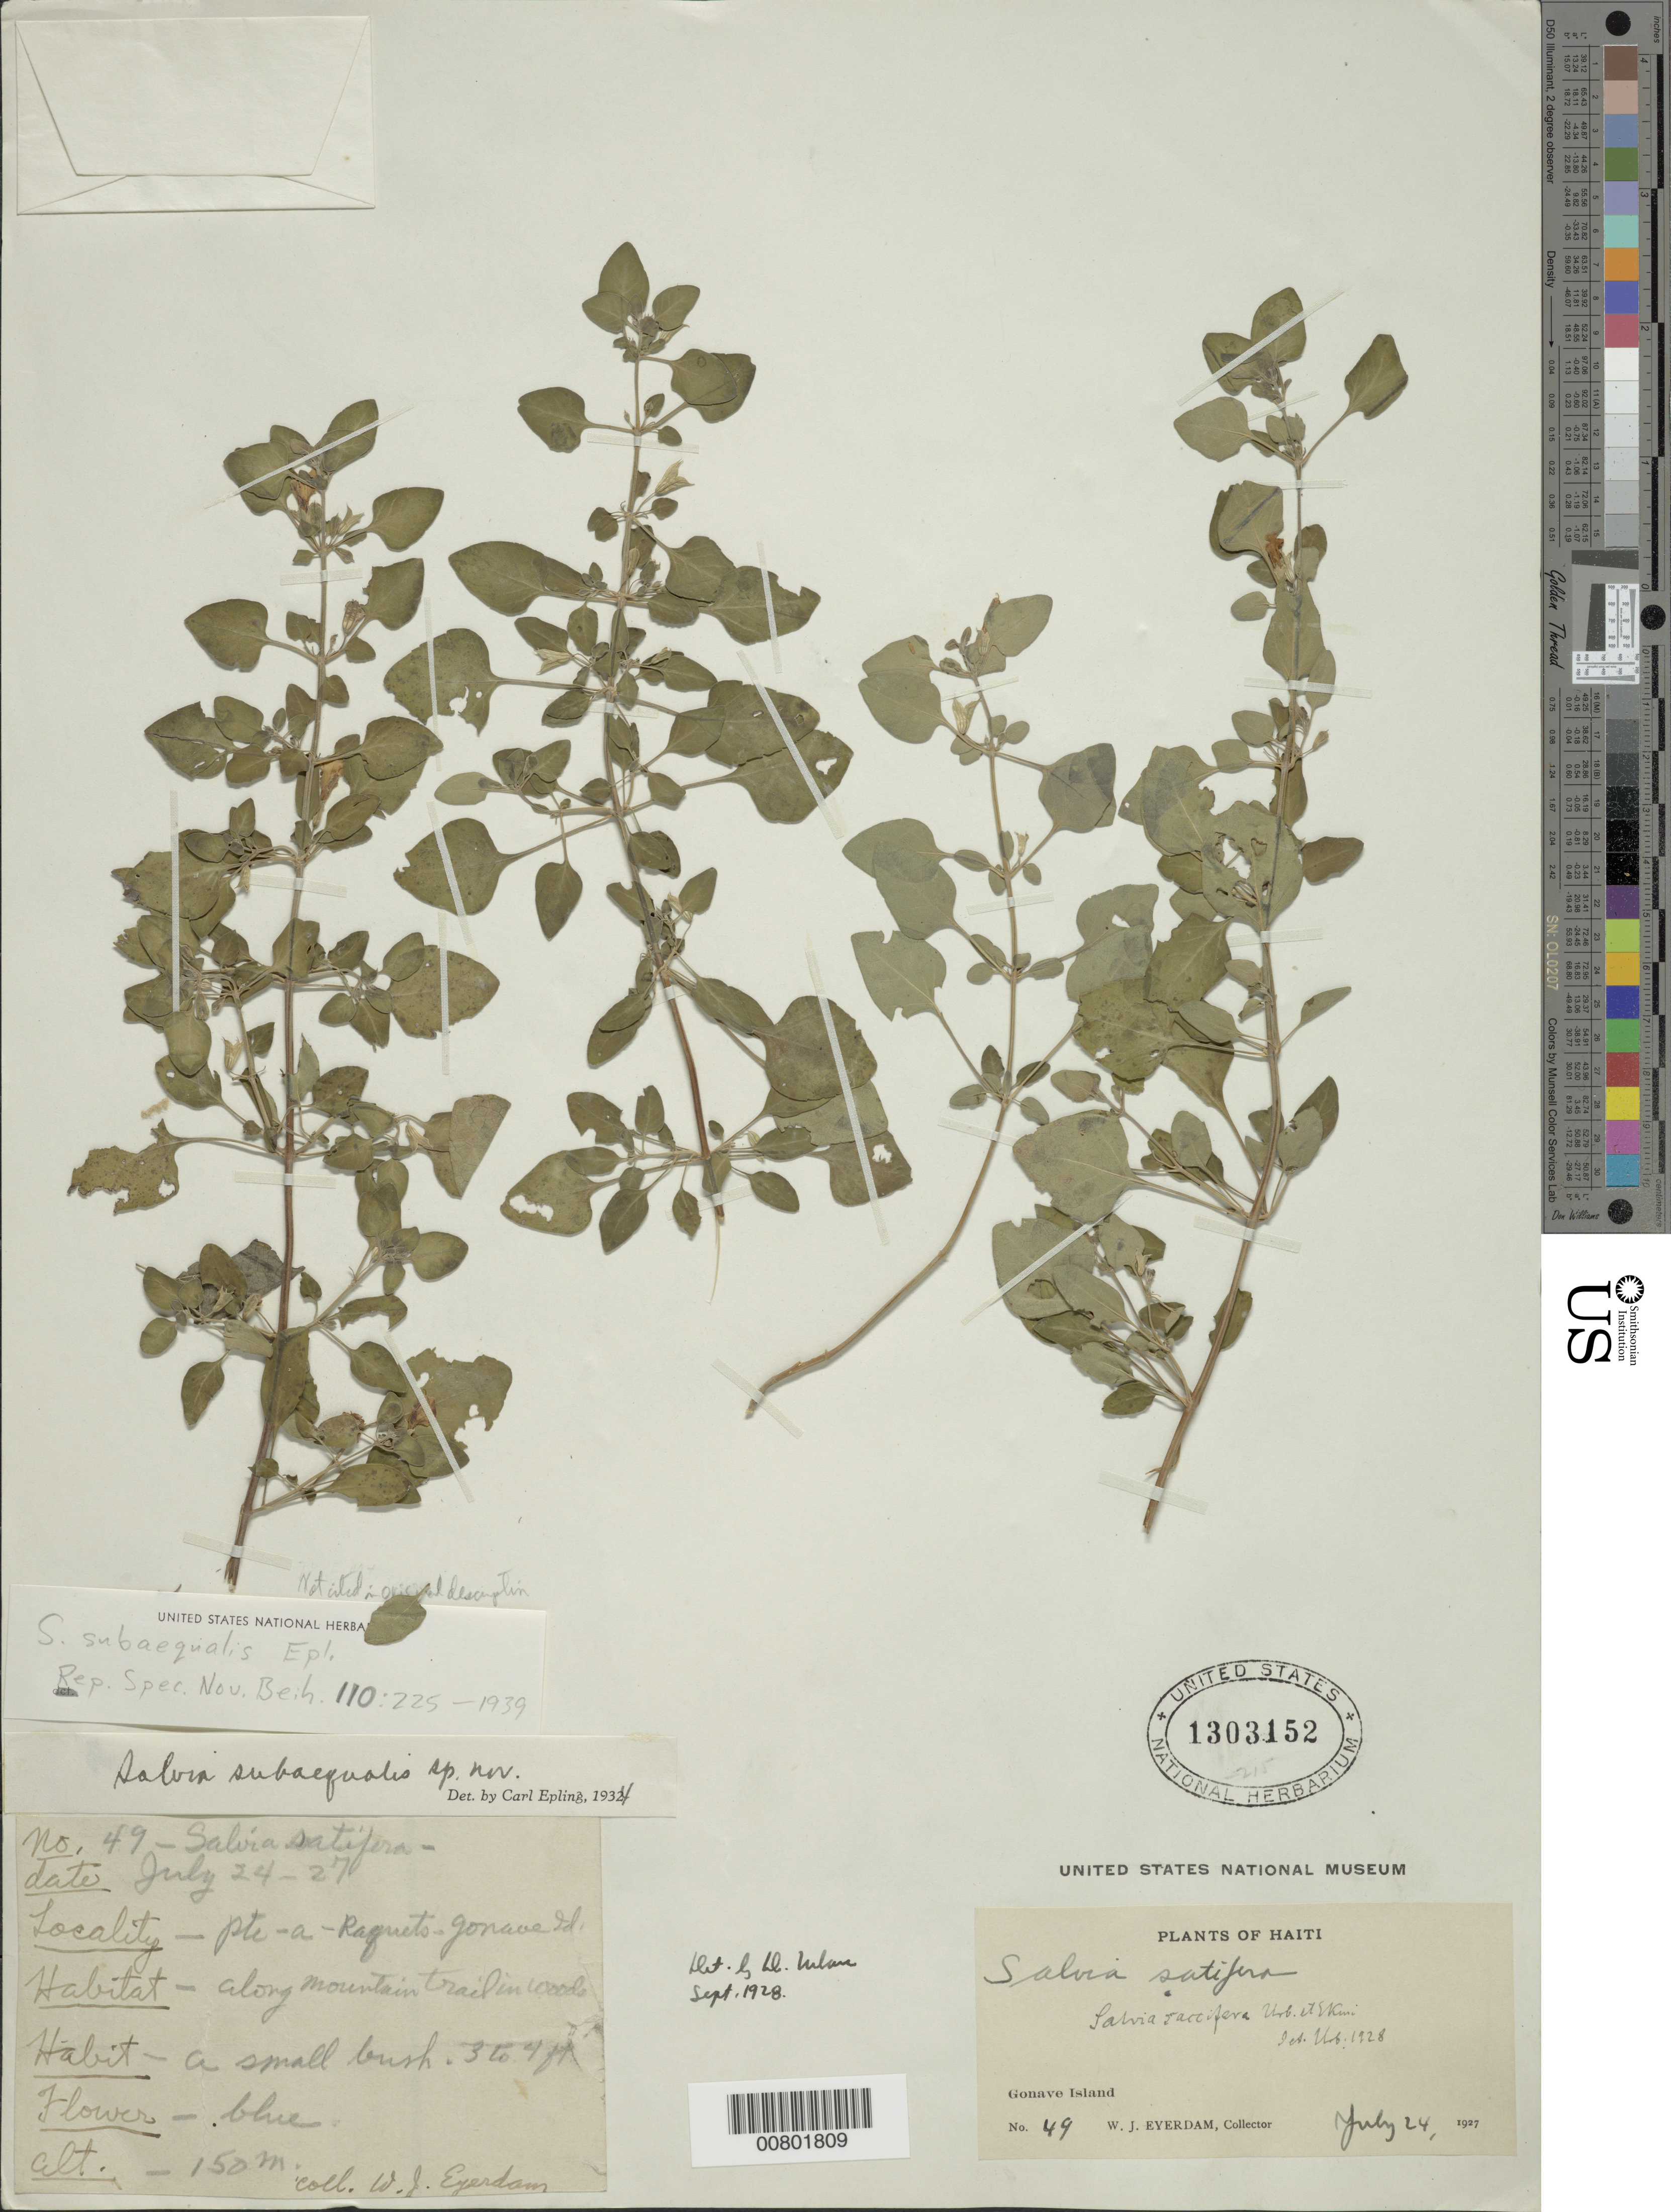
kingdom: Plantae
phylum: Tracheophyta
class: Magnoliopsida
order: Lamiales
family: Lamiaceae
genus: Salvia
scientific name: Salvia subaequalis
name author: Epling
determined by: Epling, C. C.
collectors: W. J. Eyerdam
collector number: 49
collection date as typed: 24 Jul 1927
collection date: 1927-07-24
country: Haiti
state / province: Ouest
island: Île de la Gonâve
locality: Pte -a- Ragreto, Gonave Road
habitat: Along mountain trail in woods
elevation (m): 150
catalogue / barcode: US 1303152